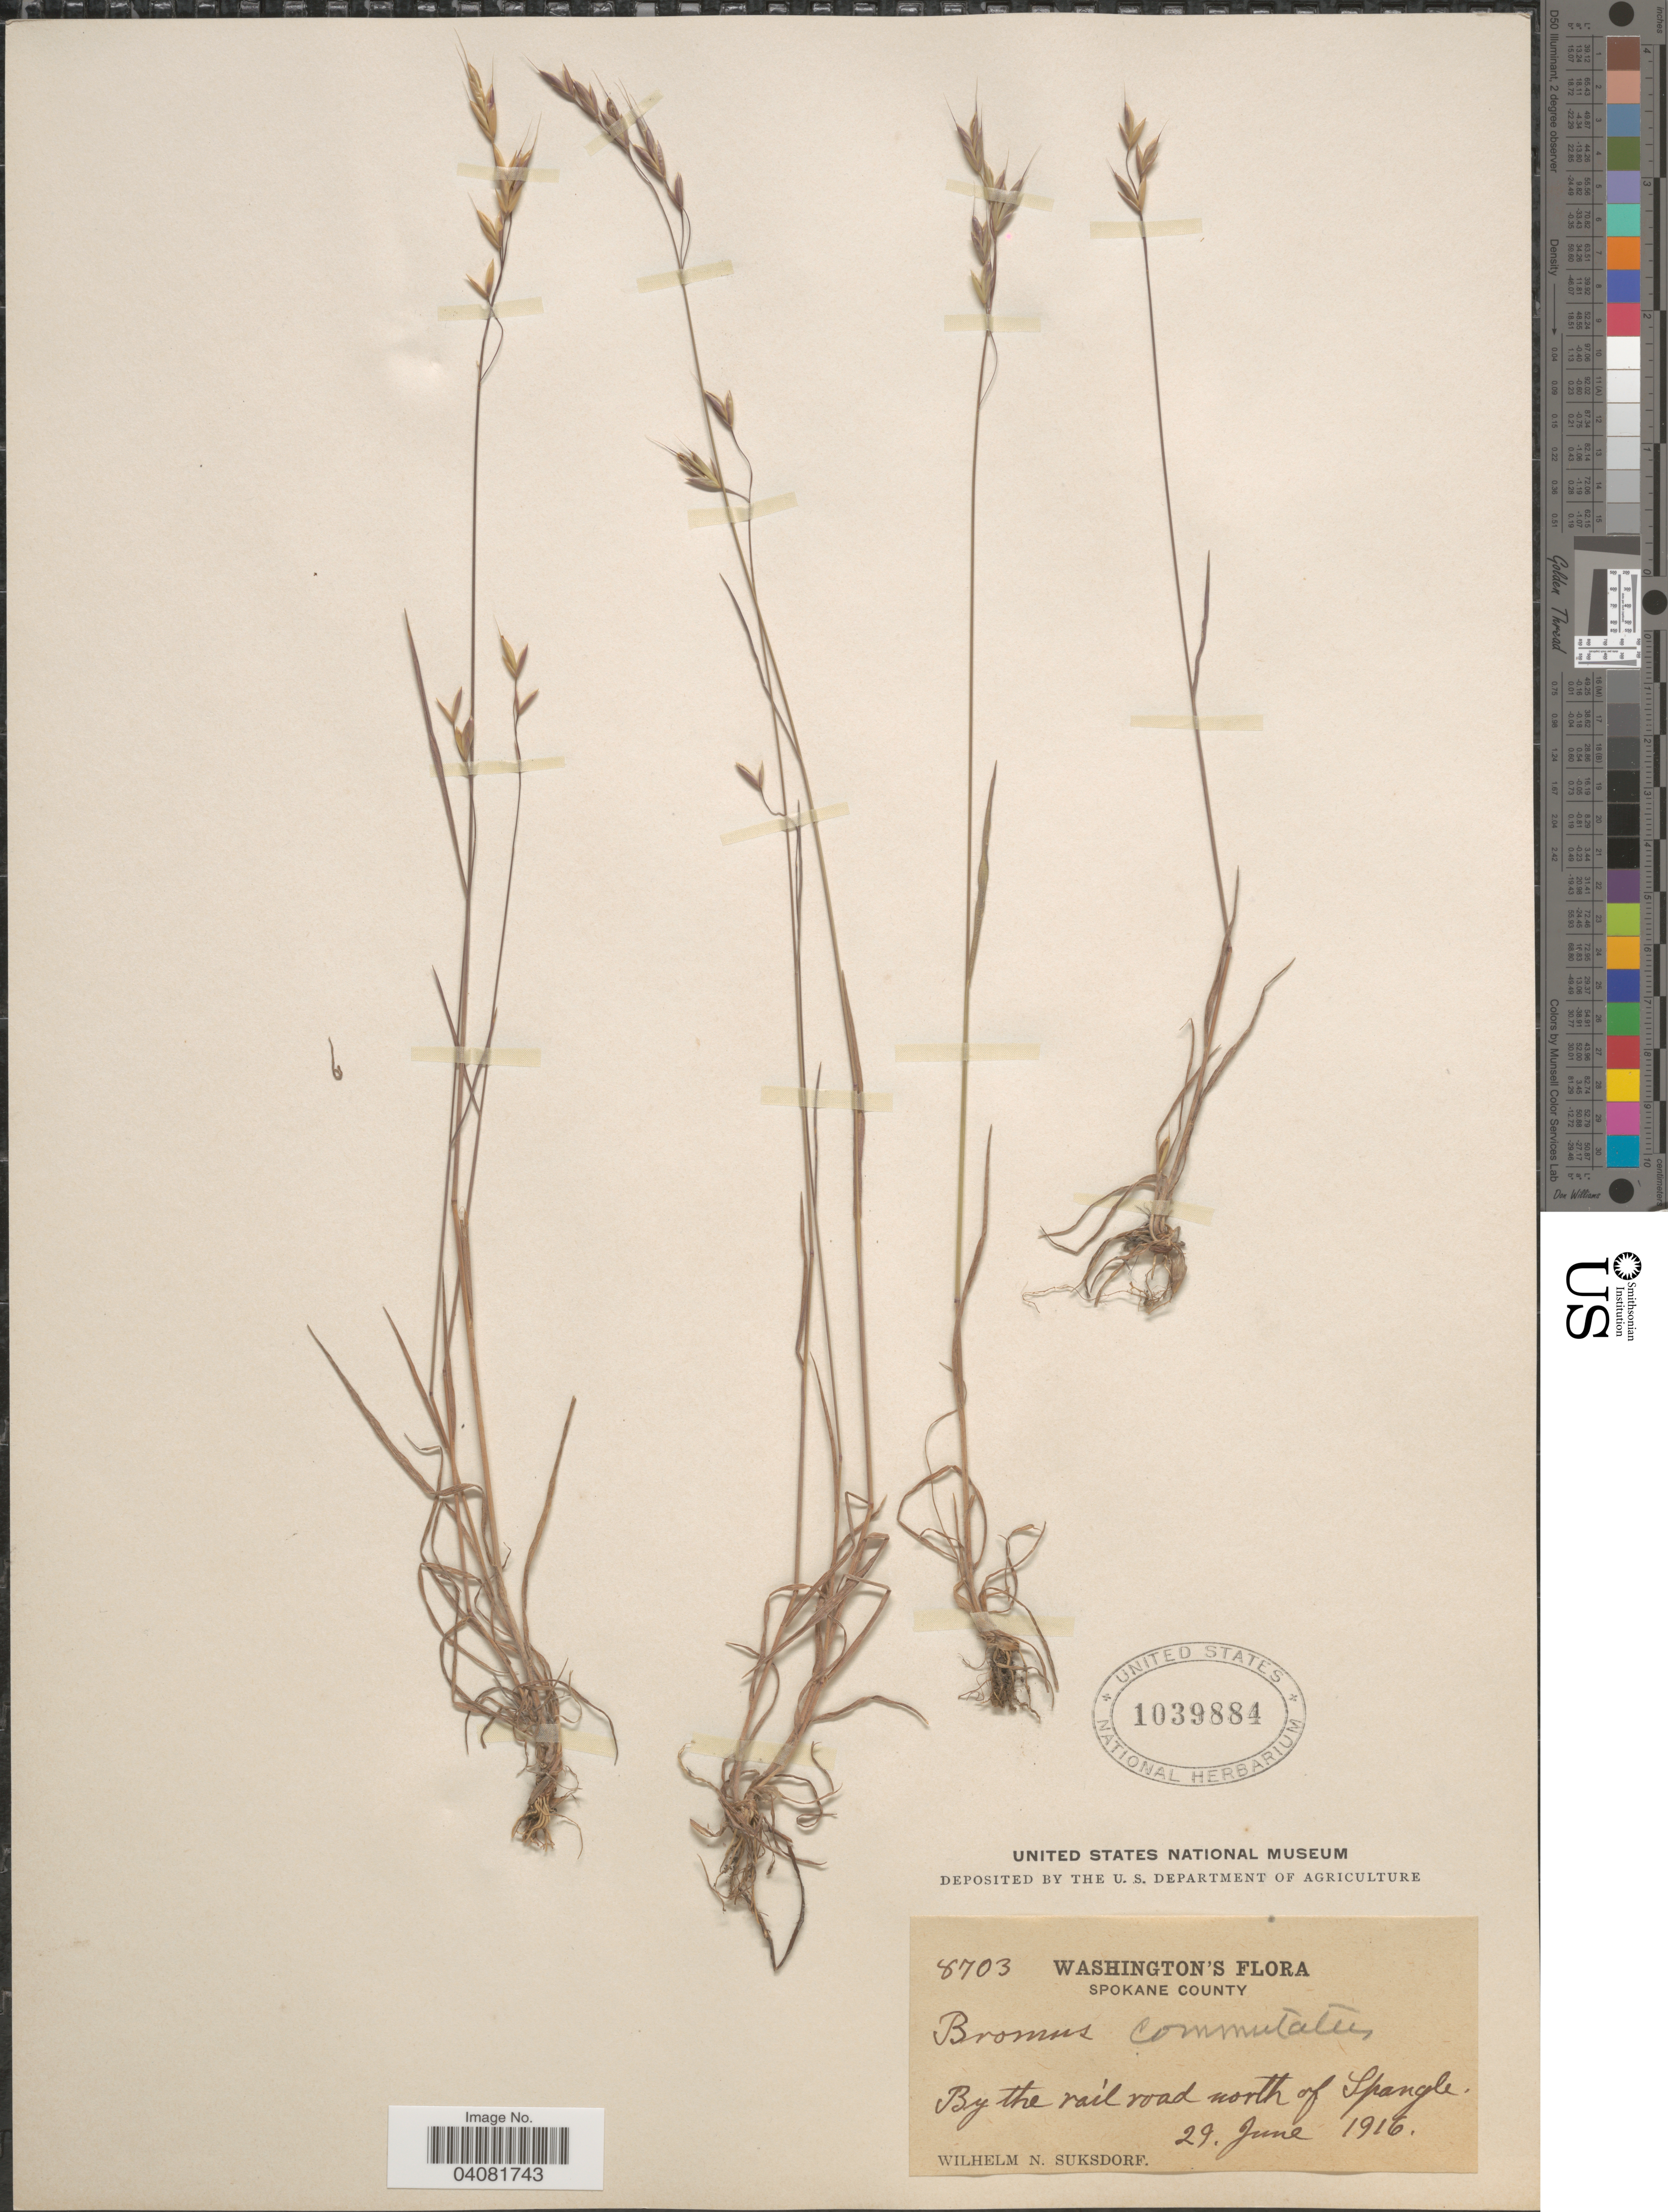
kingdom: Plantae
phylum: Tracheophyta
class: Liliopsida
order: Poales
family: Poaceae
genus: Bromus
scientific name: Bromus commutatus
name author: Schrad.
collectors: W. N. Suksdorf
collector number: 8703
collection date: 1916-06-29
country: United States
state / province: Washington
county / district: Spokane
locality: Spokane County. By the rail road north of Spangle.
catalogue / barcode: US 1039884